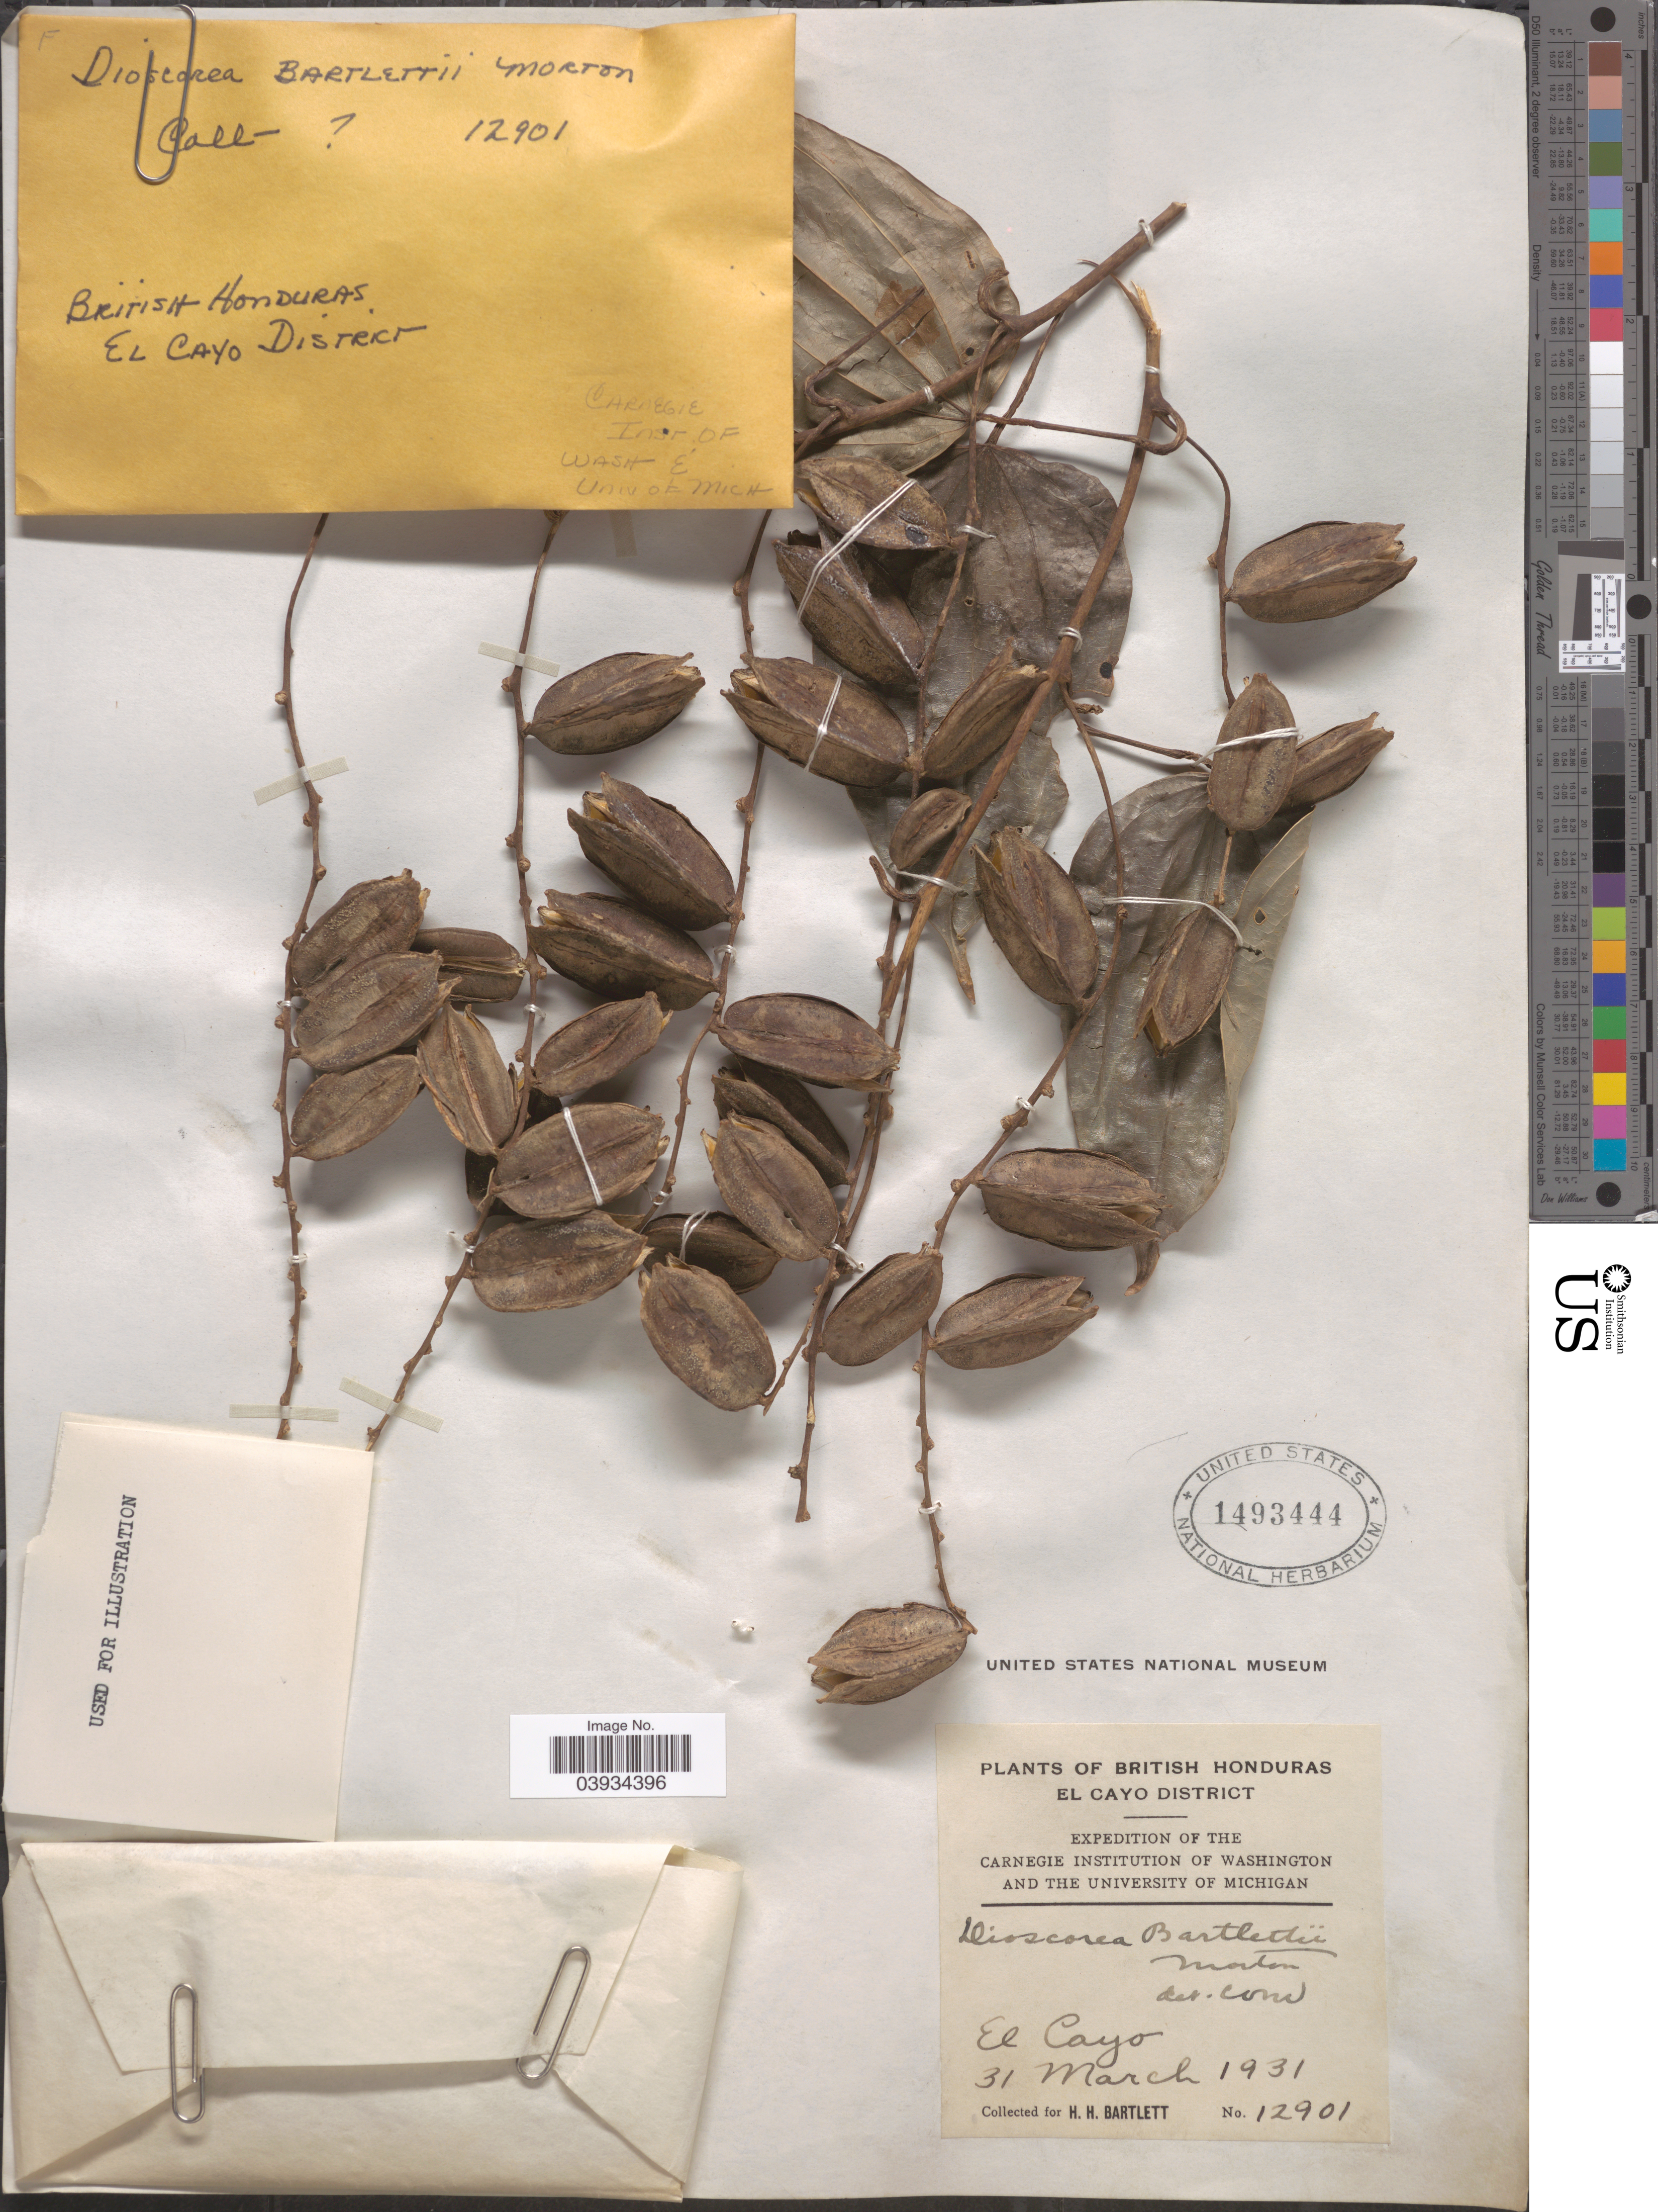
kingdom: Plantae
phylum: Tracheophyta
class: Liliopsida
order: Dioscoreales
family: Dioscoreaceae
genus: Dioscorea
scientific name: Dioscorea bartlettii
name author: C.V. Morton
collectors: H. H. Bartlett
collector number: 12901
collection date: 1931-03-31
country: Belize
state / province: Cayo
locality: British Honduras. El Cayo District. El Cayo.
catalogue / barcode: US 1493444